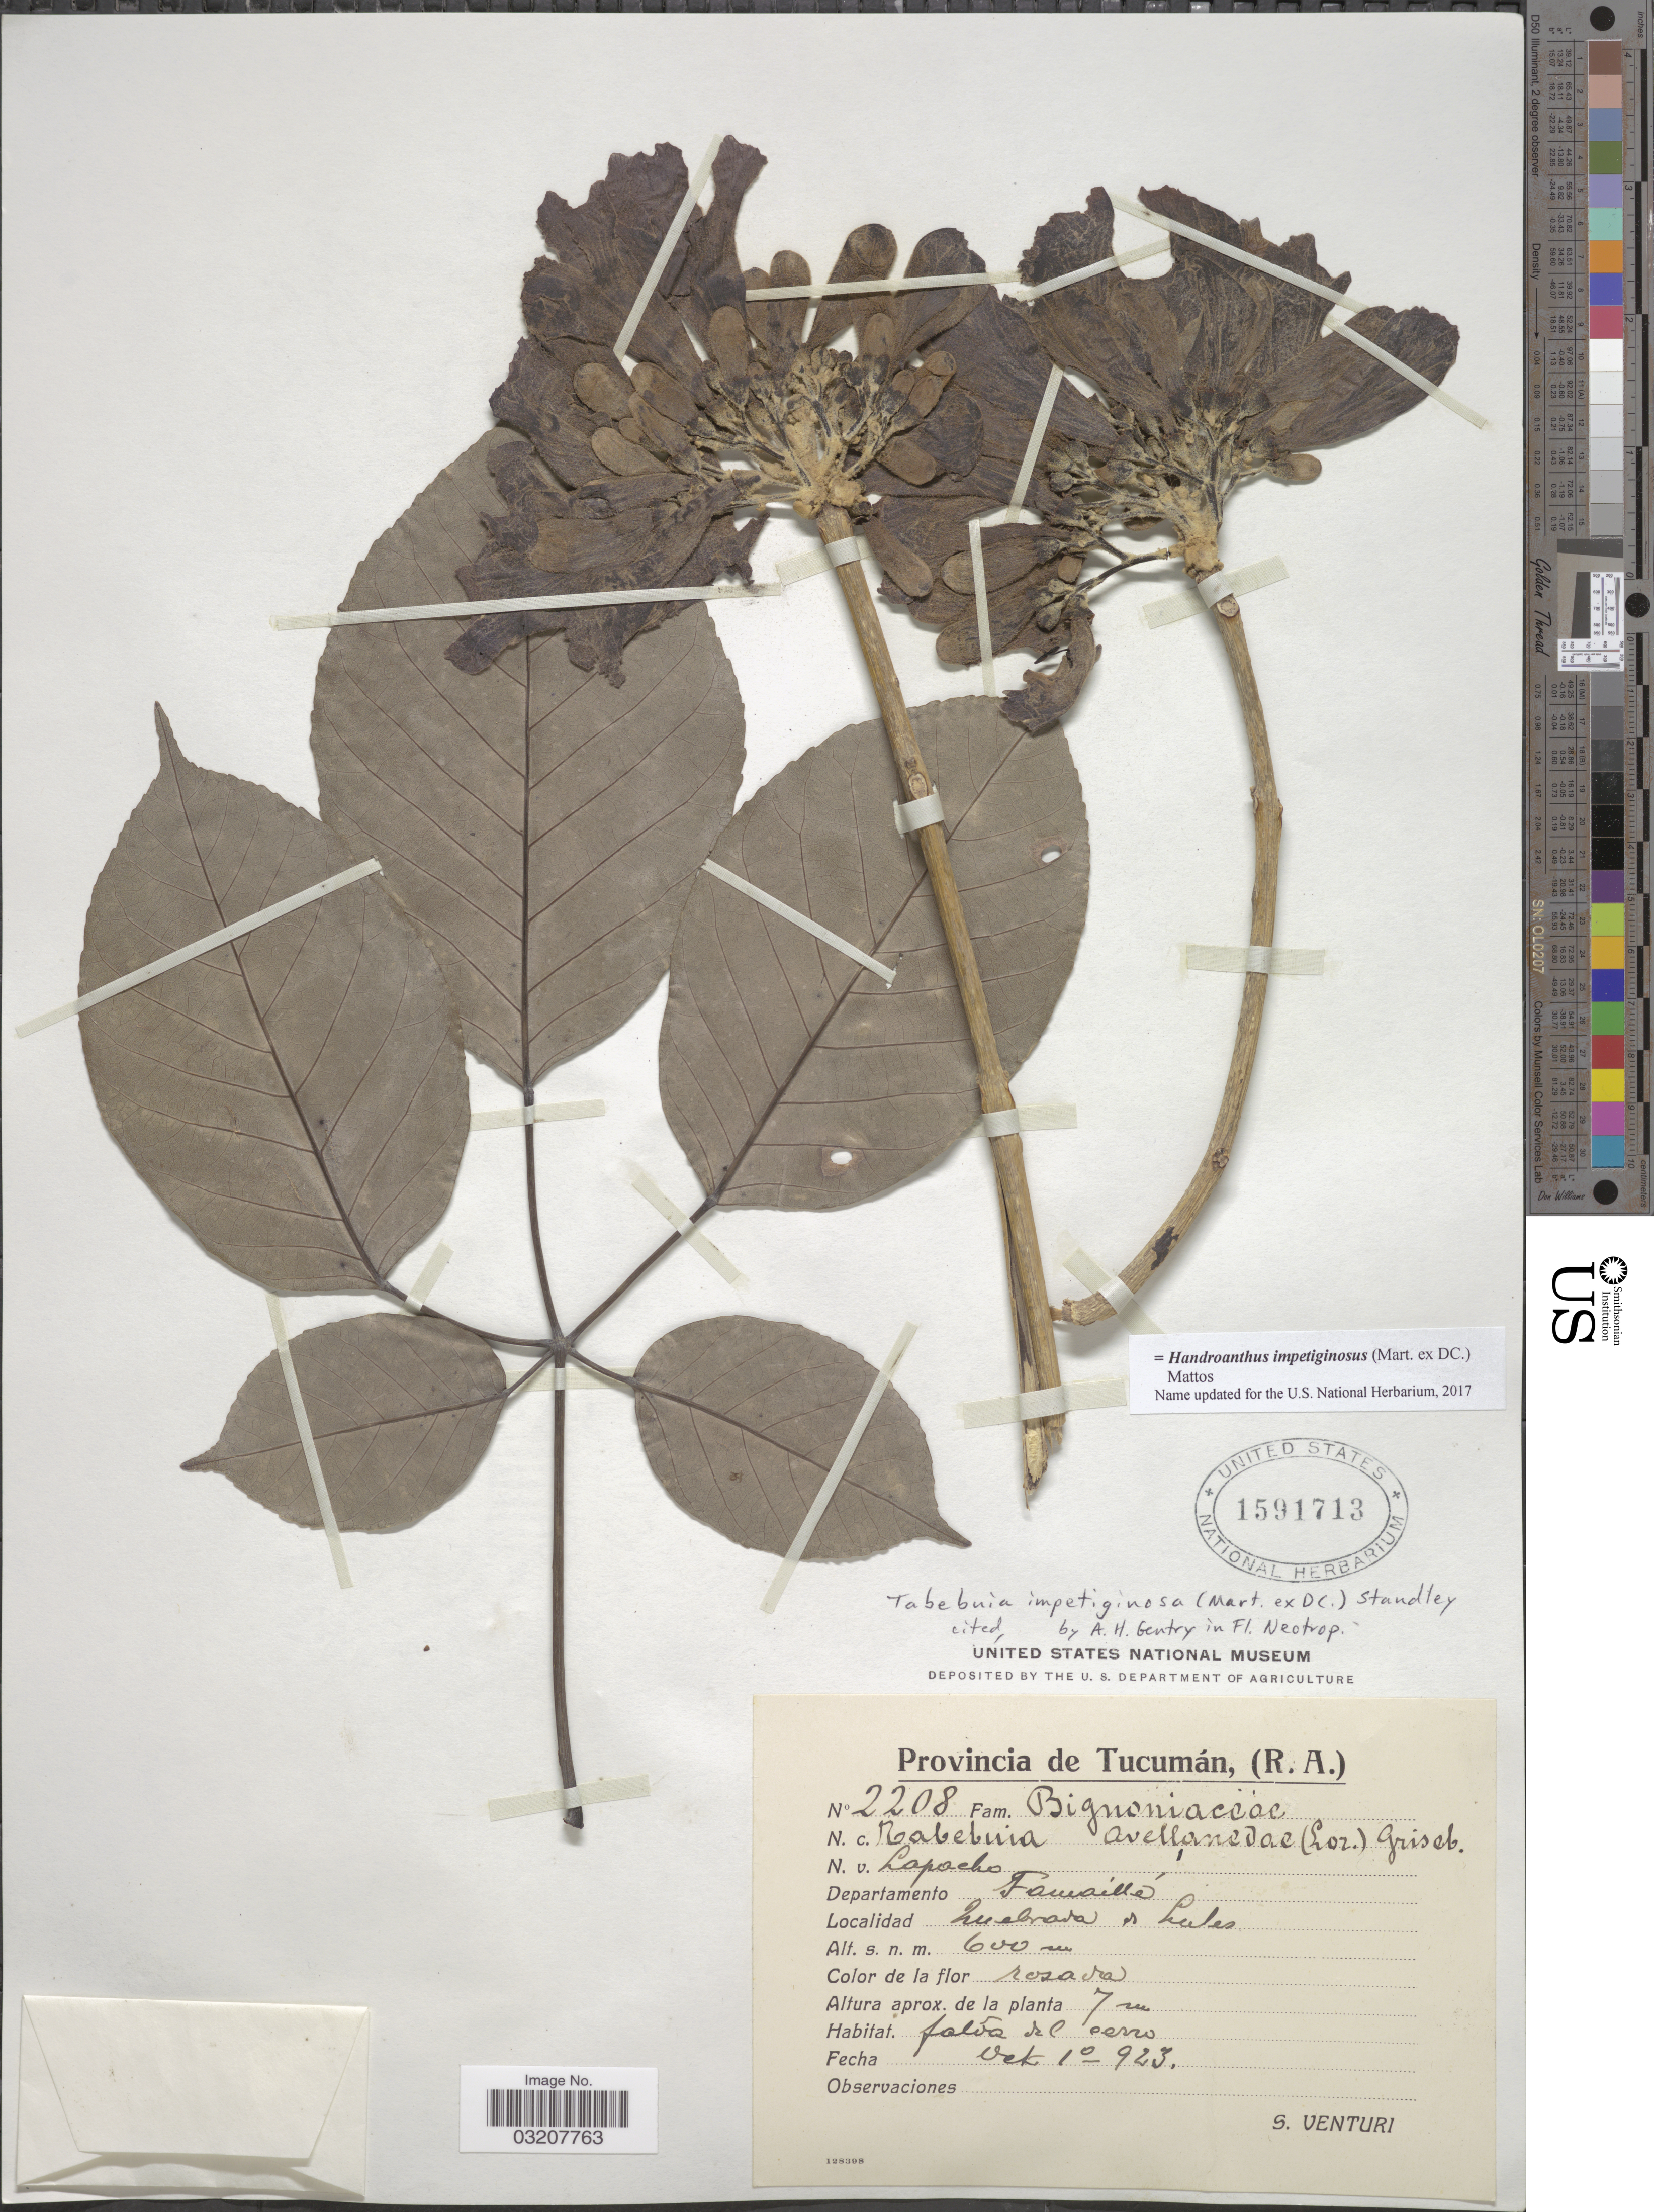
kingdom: Plantae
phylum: Tracheophyta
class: Magnoliopsida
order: Lamiales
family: Bignoniaceae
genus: Handroanthus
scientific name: Handroanthus impetiginosus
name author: (Mart. ex DC.) Mattos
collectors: S. Venturi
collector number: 2208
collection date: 1923-10-01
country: Argentina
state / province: Tucuman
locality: Departamento Famailla, Quebrada de Lales.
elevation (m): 600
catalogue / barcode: US 1591713